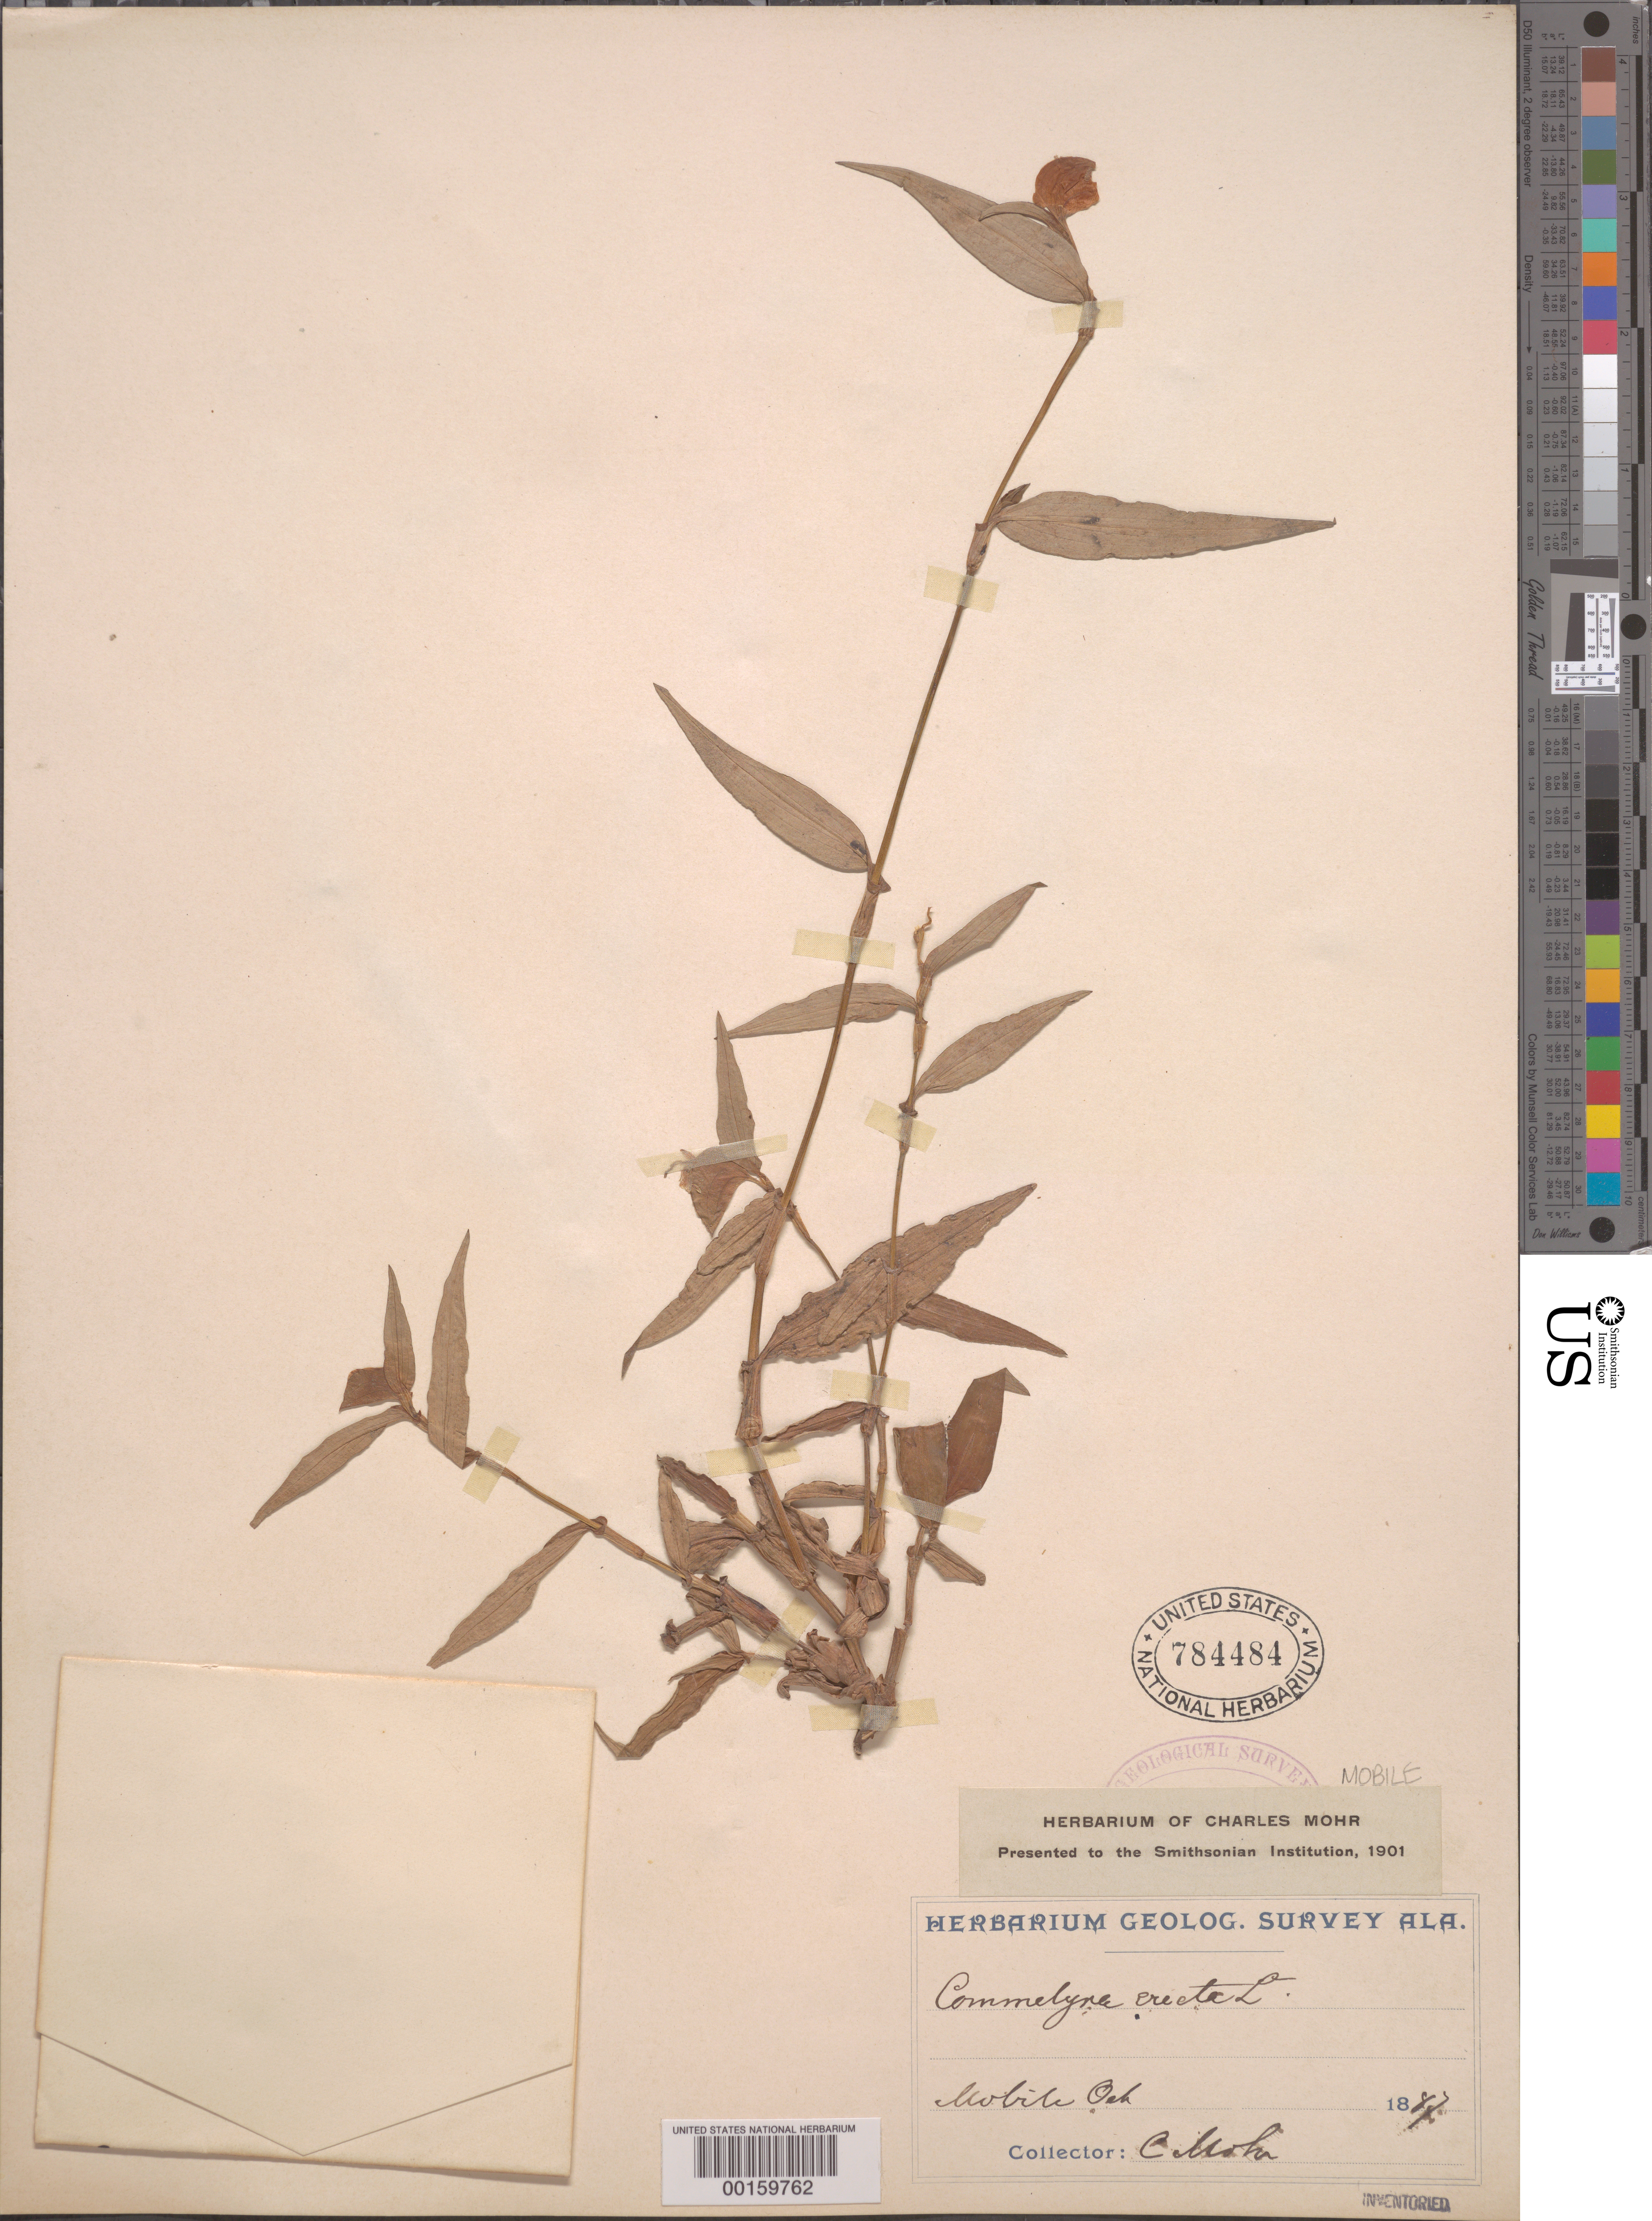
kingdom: Plantae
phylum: Tracheophyta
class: Liliopsida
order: Commelinales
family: Commelinaceae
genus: Commelina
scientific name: Commelina erecta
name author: L.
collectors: C. T. Mohr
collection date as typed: Oct 1887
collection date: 1887-10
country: United States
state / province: Alabama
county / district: Mobile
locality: Mobile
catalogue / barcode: US 784484